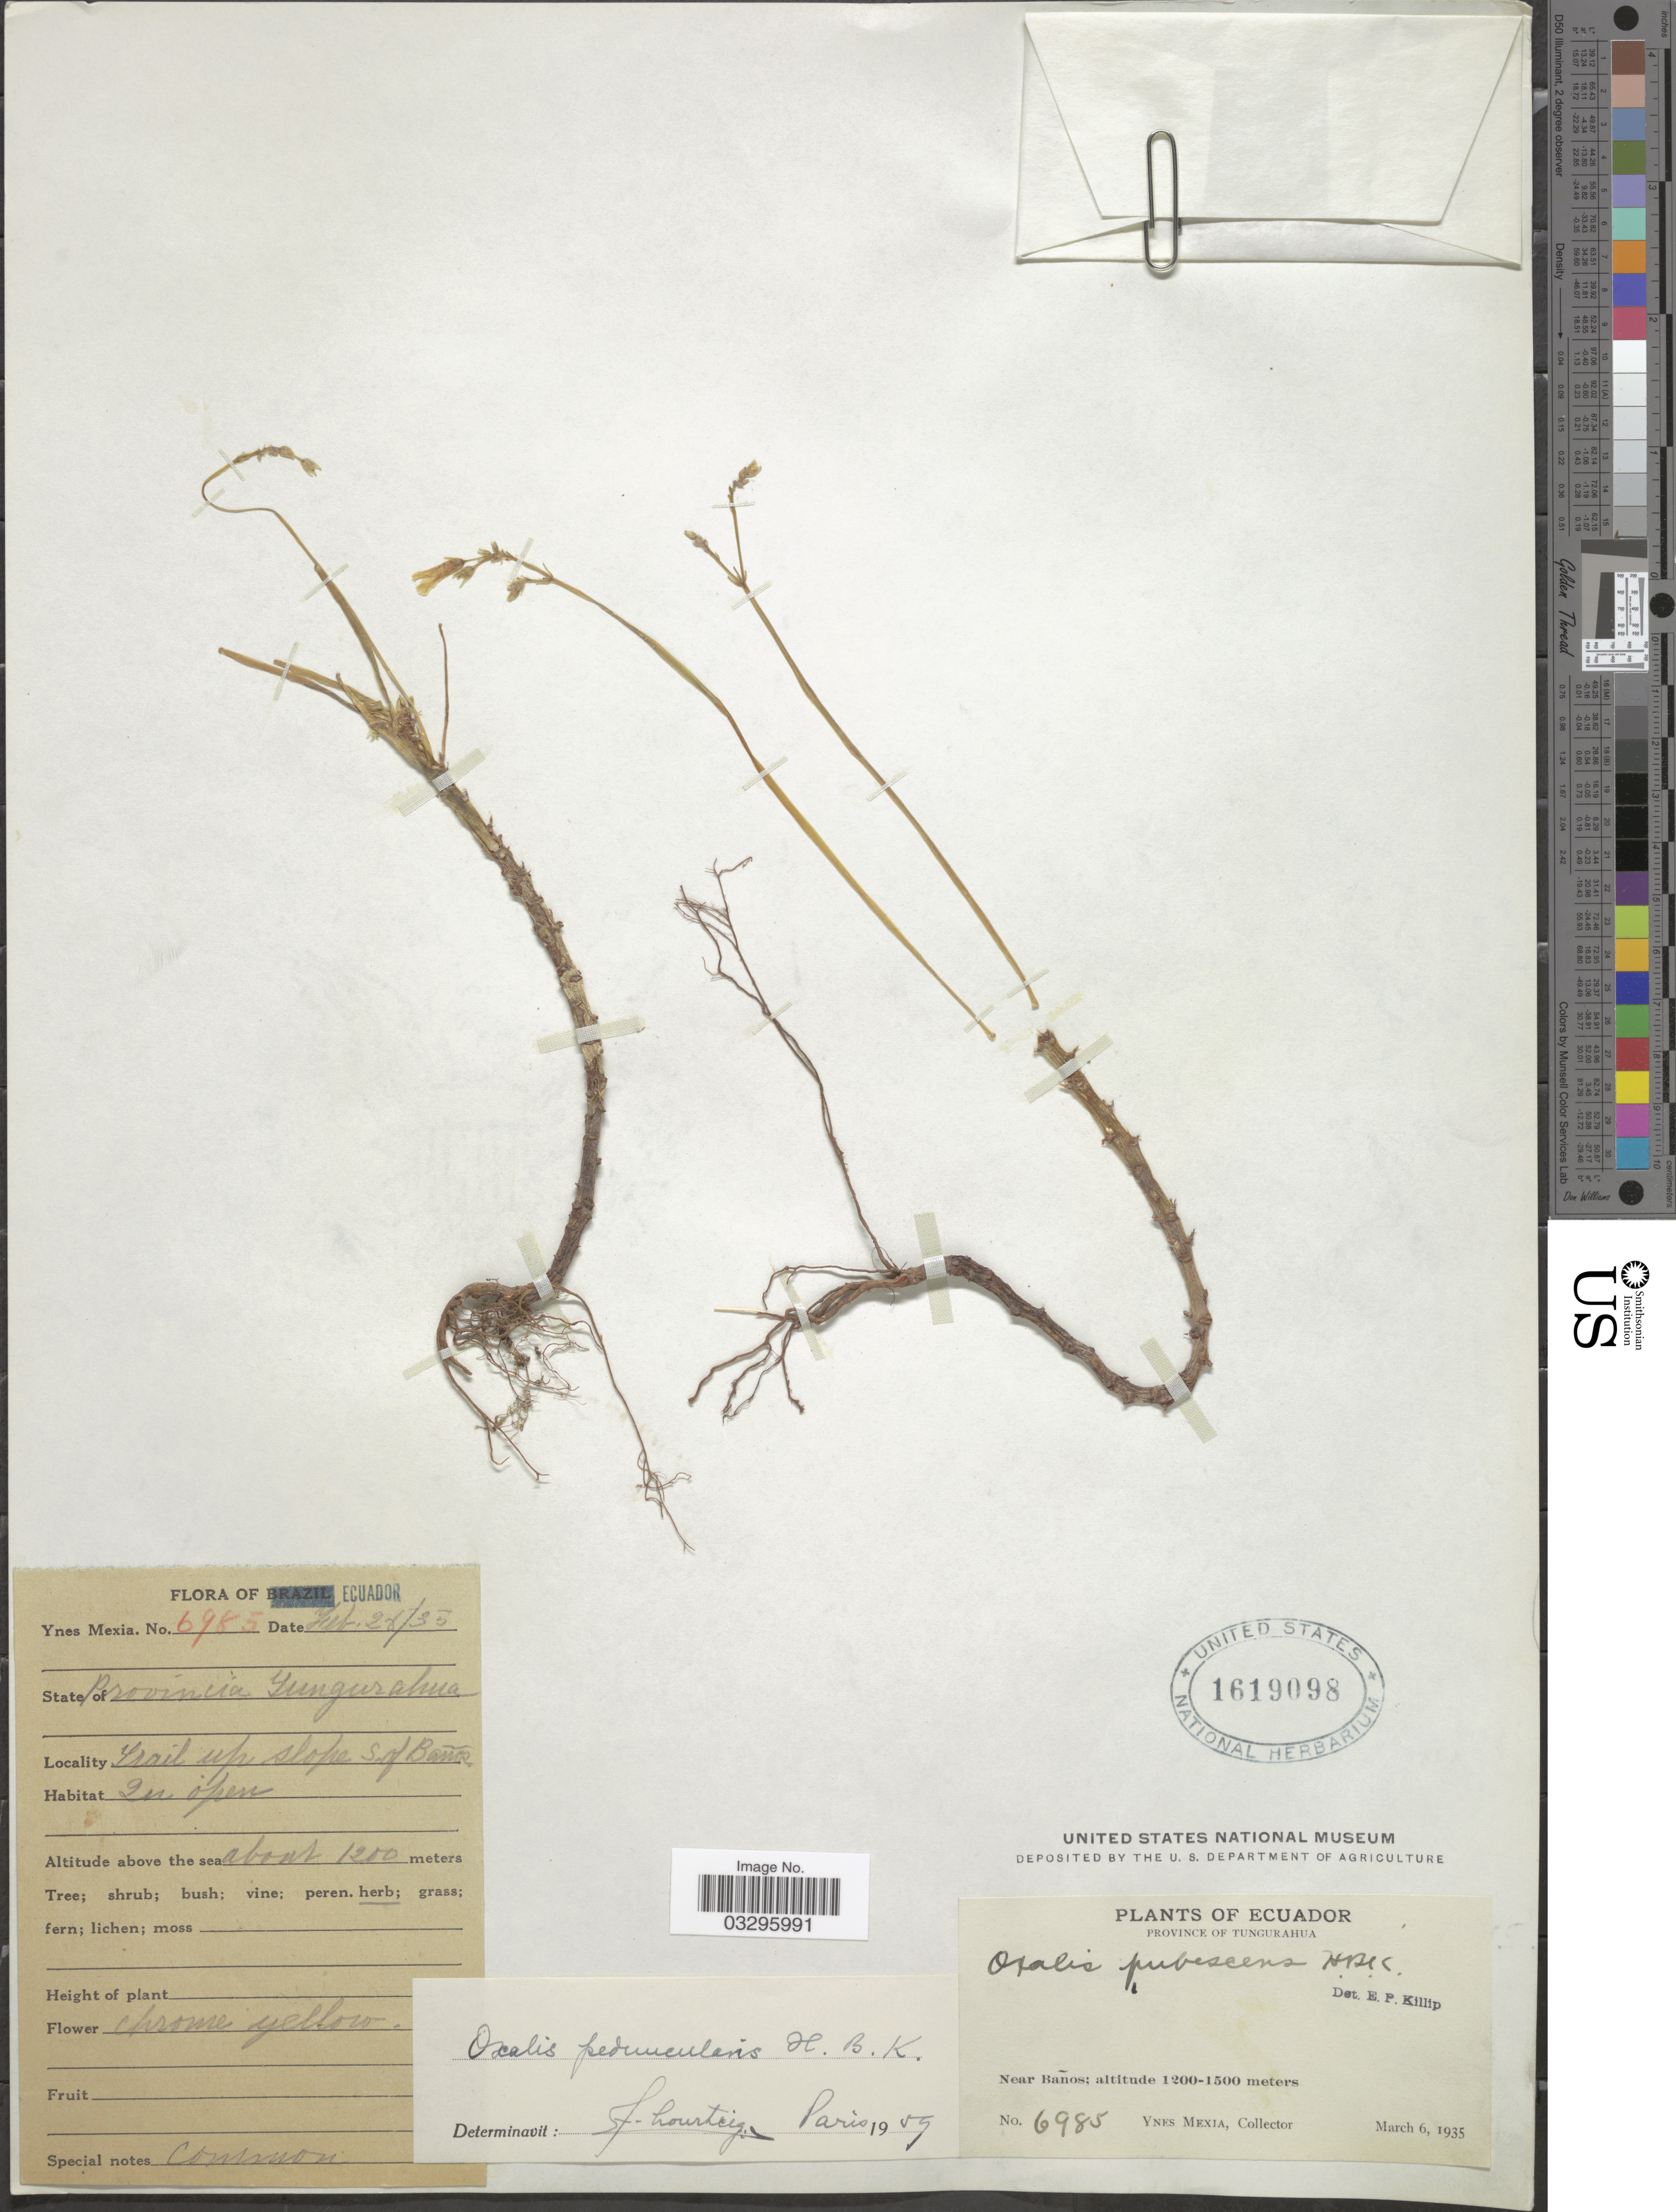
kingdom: Plantae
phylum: Tracheophyta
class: Magnoliopsida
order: Oxalidales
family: Oxalidaceae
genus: Oxalis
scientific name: Oxalis peduncularis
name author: Kunth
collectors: Y. Mexia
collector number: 6985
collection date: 1935-03-06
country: Ecuador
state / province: Tungurahua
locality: Near Baños. Trail up slope S. of Baños.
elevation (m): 1200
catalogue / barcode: US 1619098